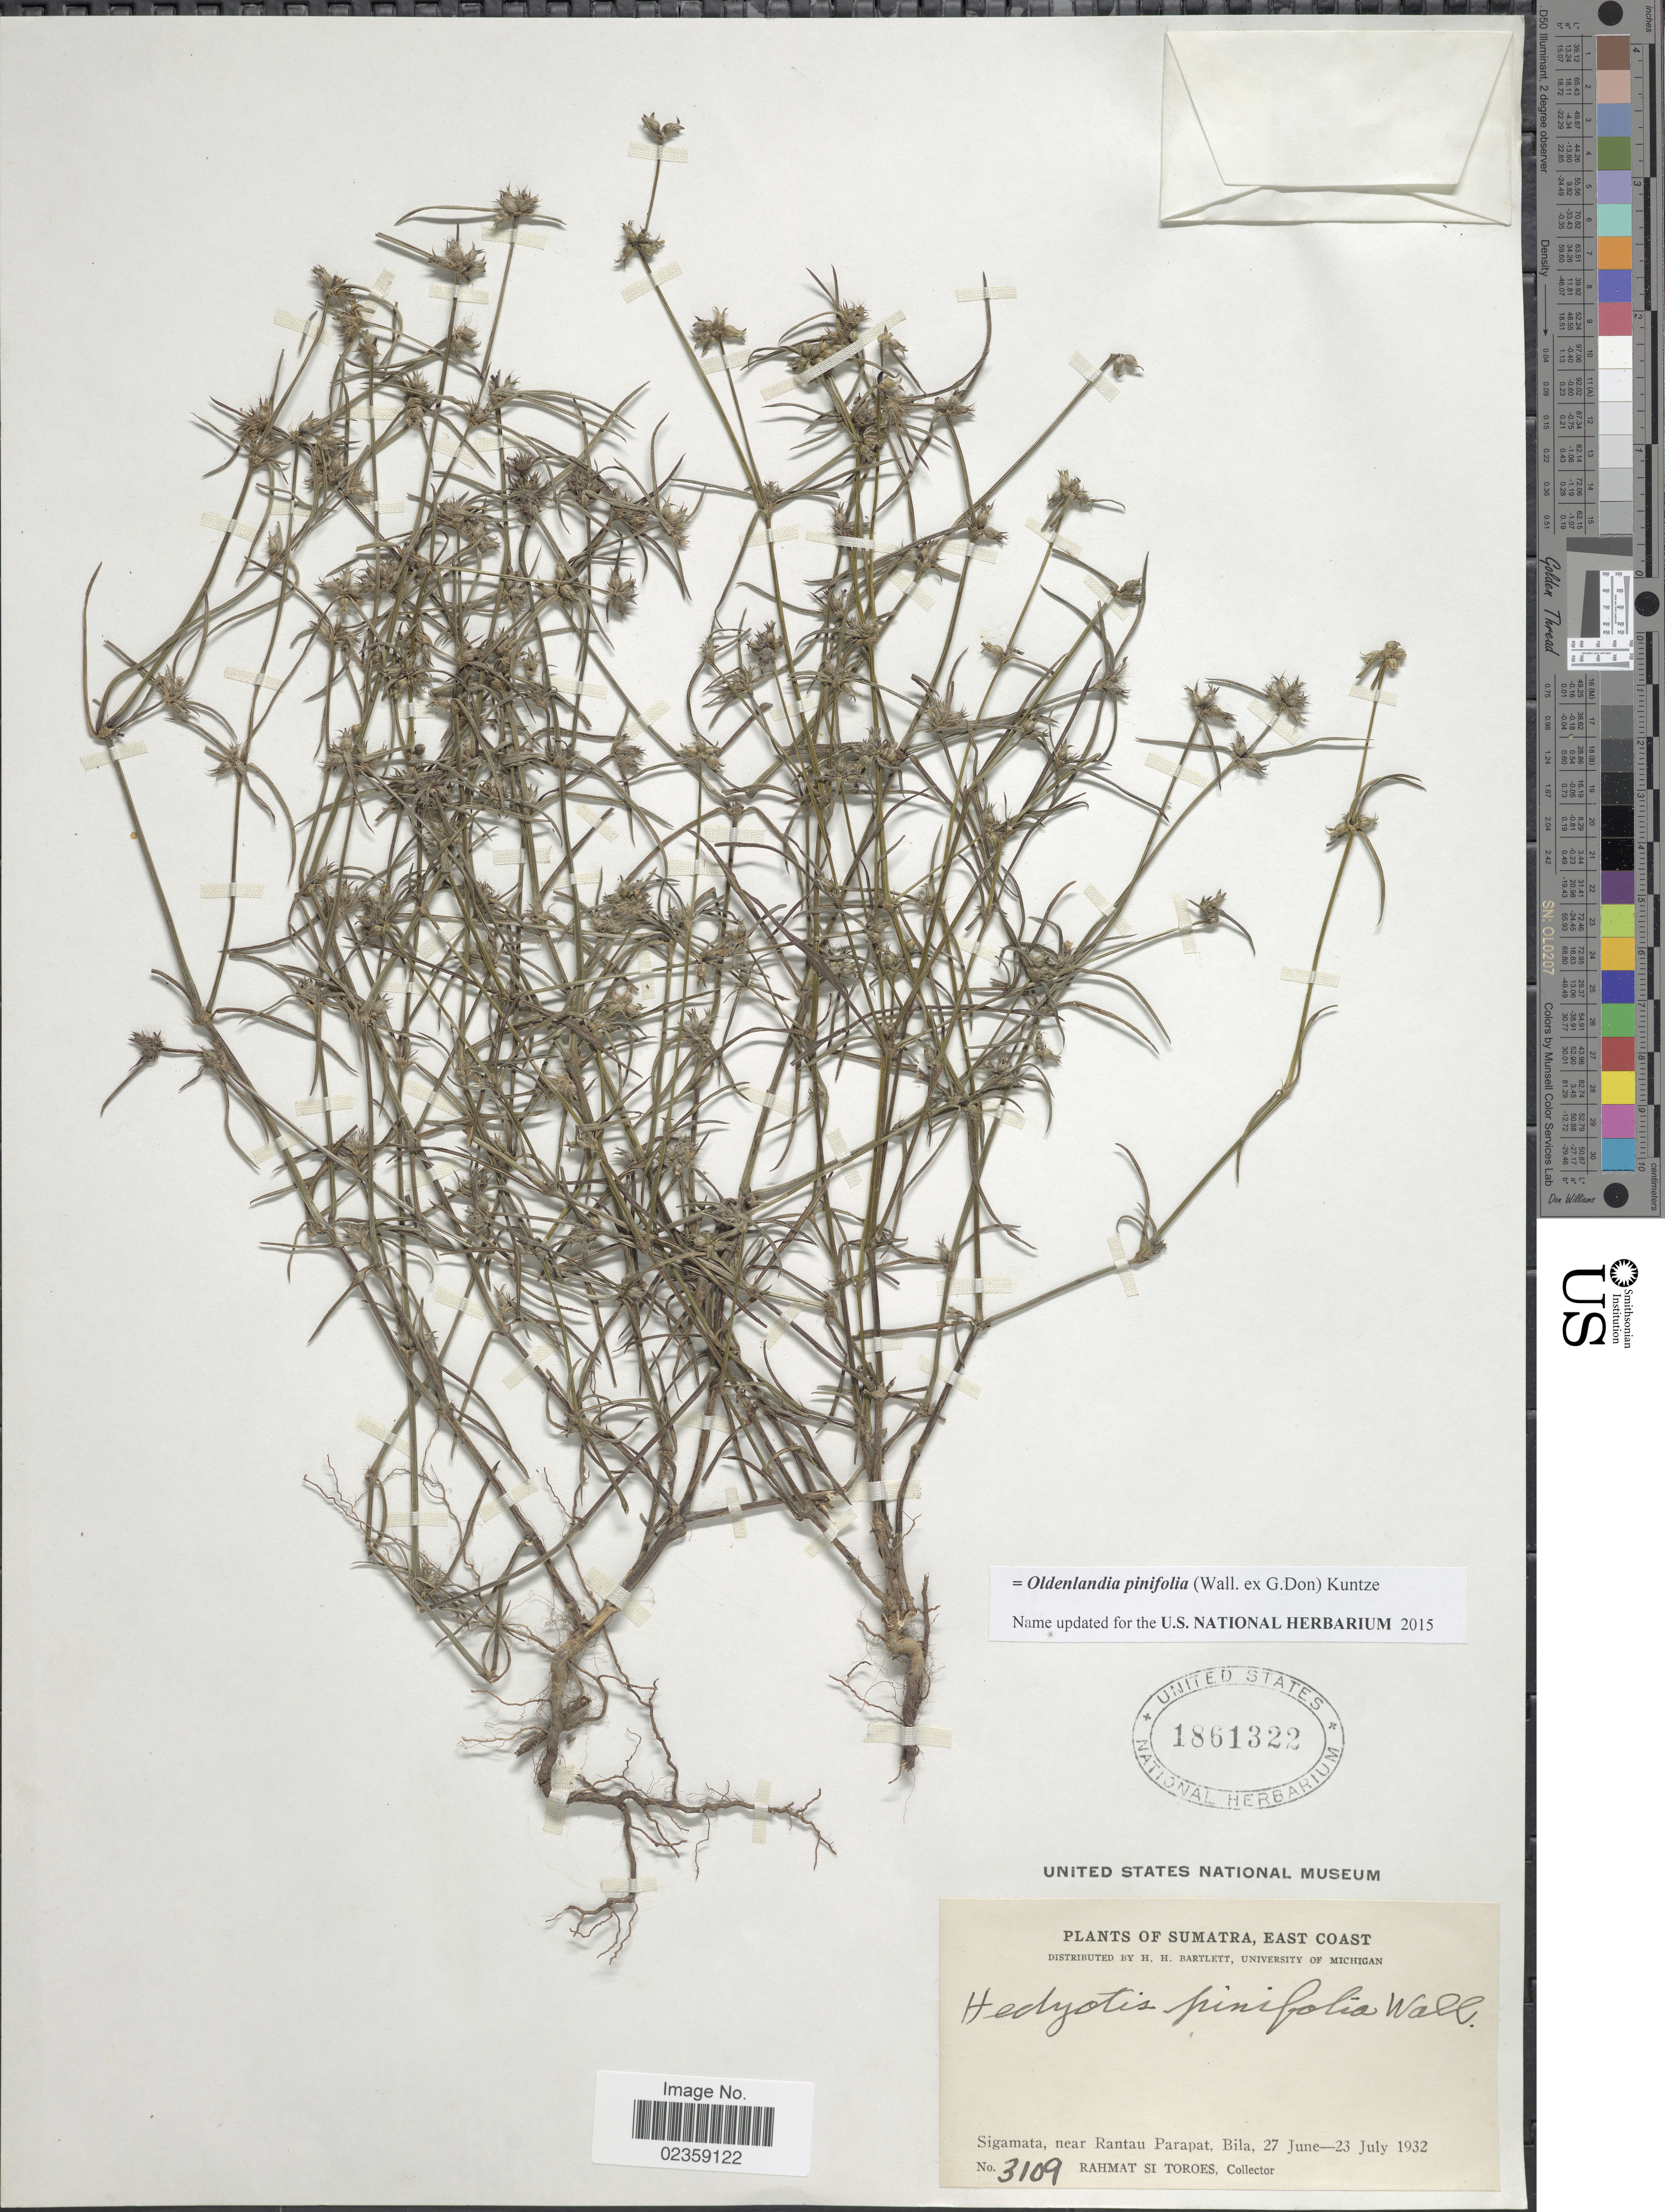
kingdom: Plantae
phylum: Tracheophyta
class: Magnoliopsida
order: Gentianales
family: Rubiaceae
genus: Oldenlandia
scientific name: Oldenlandia pinifolia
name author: (Wall. ex G. Don) Kuntze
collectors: Rahmat Si Boeea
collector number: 3109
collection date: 1932-06-27/1932-07-23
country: Indonesia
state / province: Sumatra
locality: Sumatra, East Coast. Sigamata, near Rantau Parapat, Bila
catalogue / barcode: US 1861322